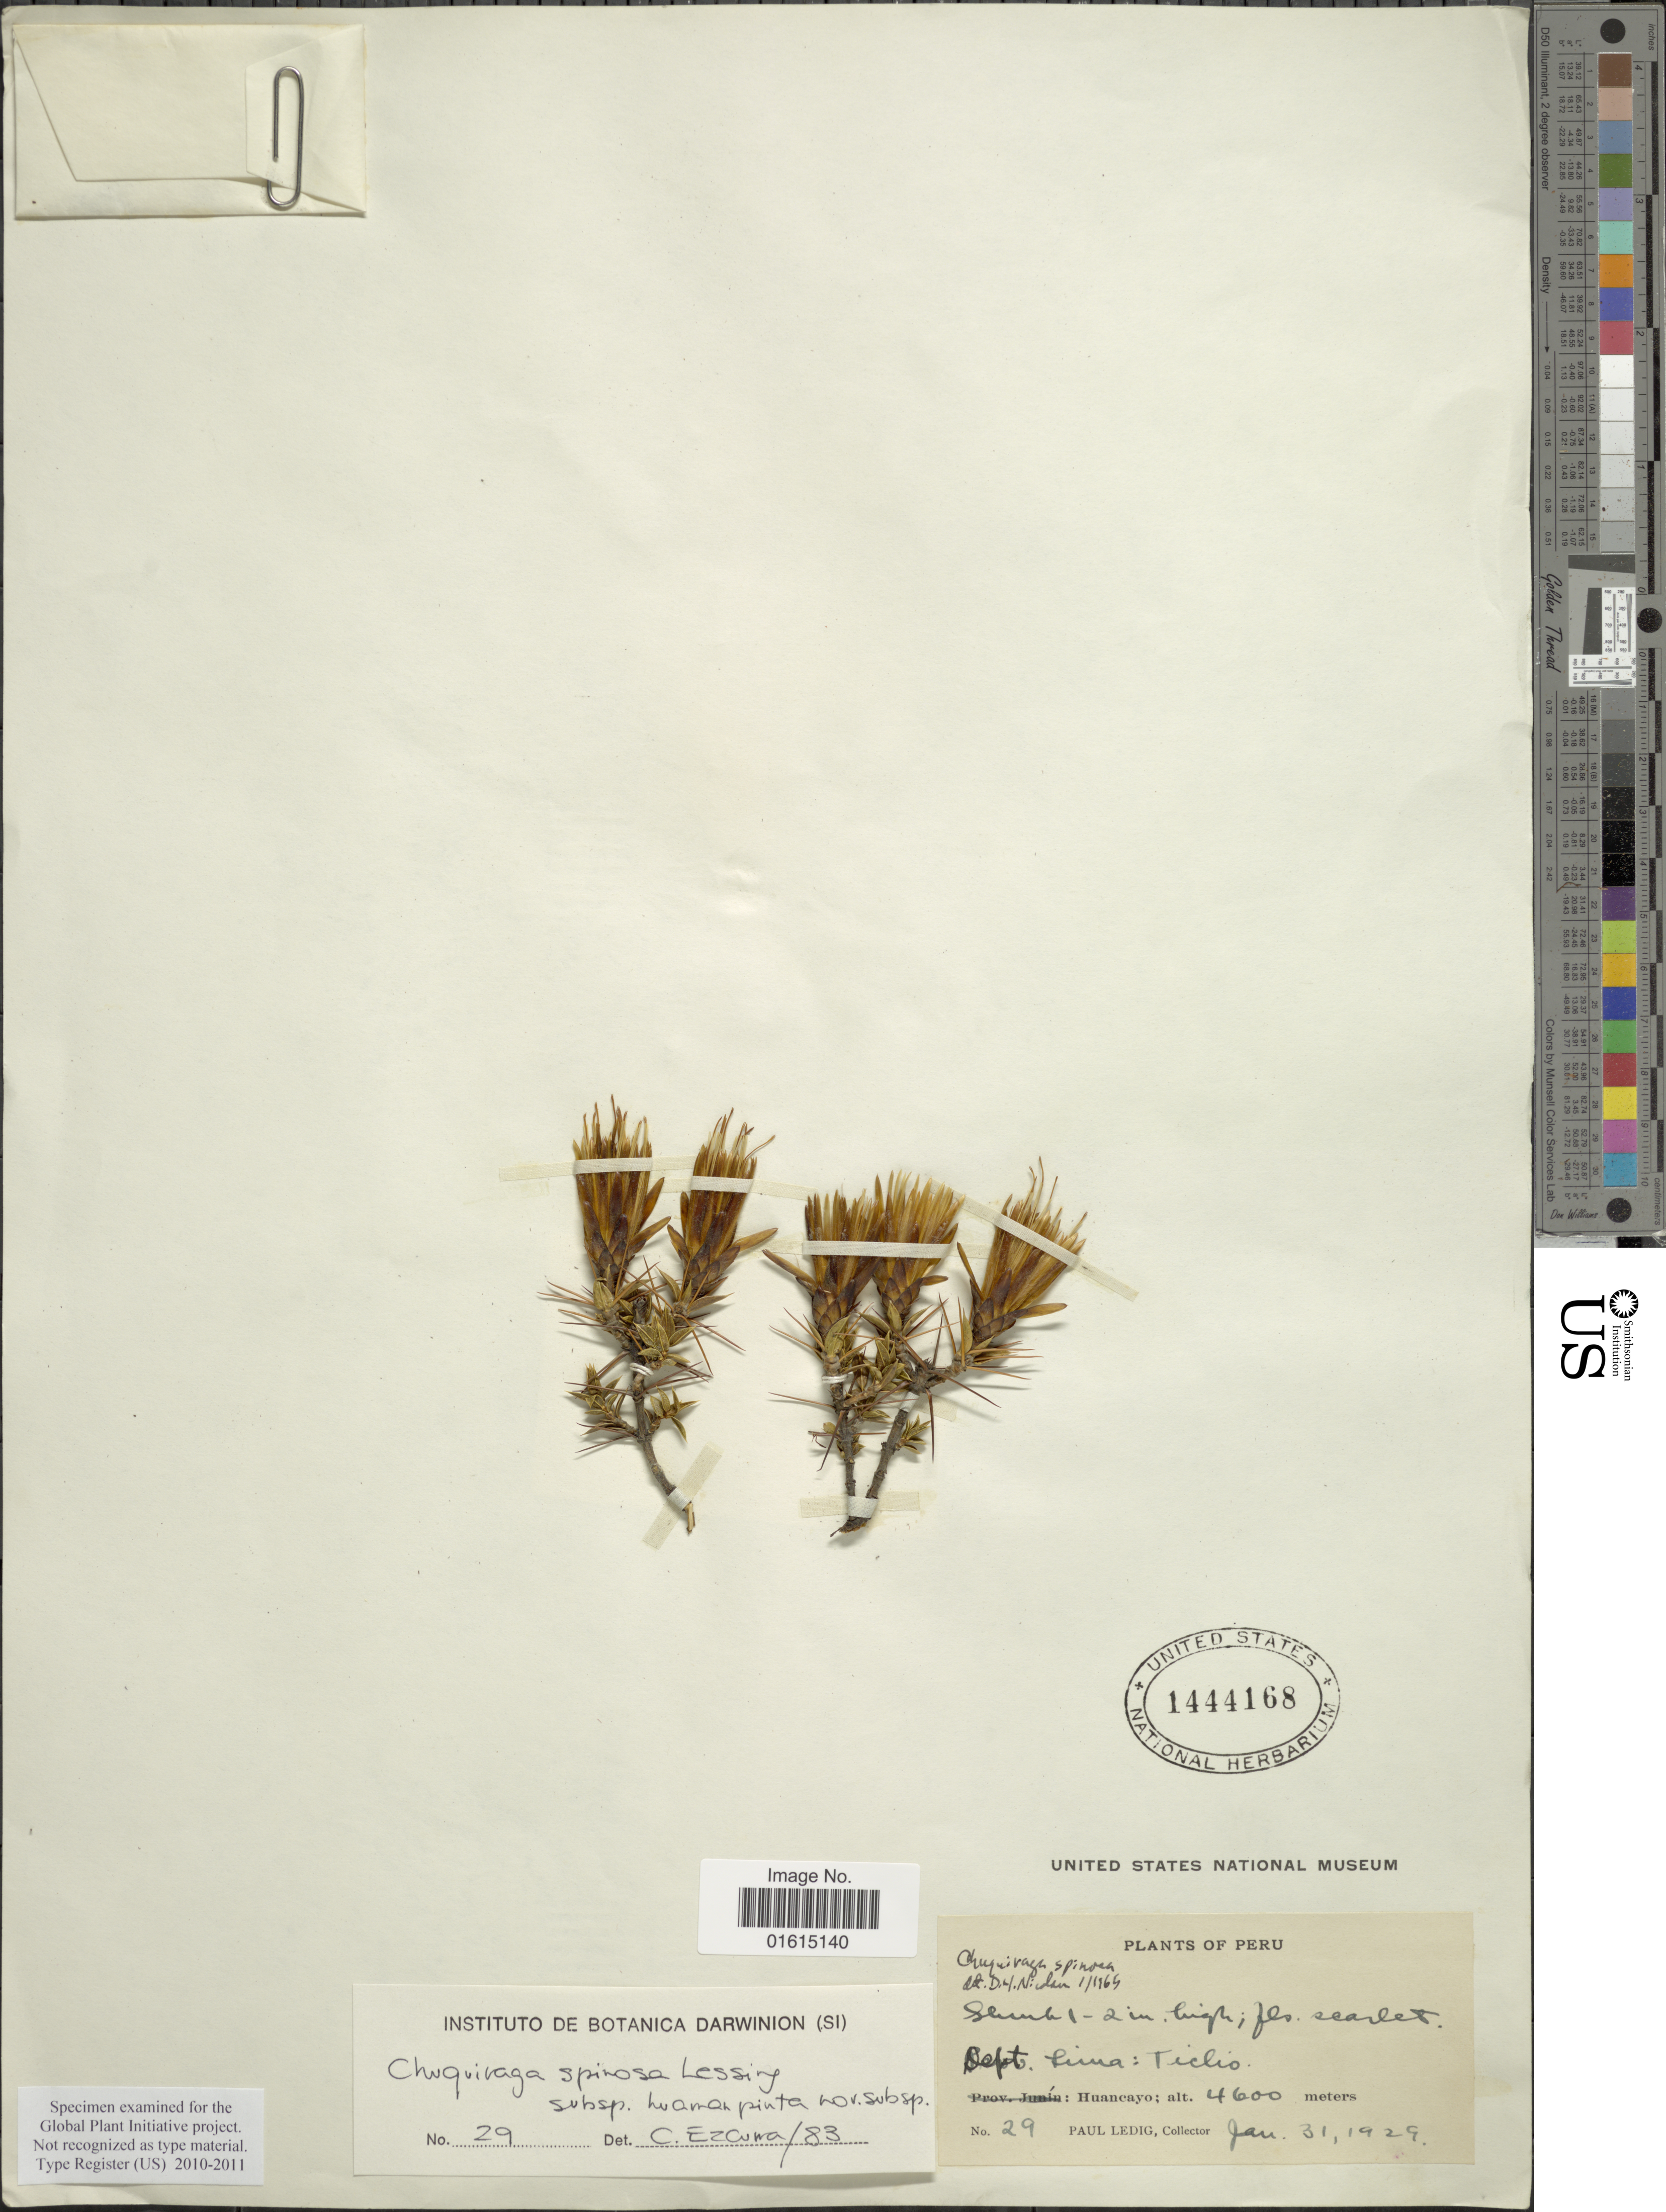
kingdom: Plantae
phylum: Tracheophyta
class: Magnoliopsida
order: Asterales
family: Asteraceae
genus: Chuquiraga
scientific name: Chuquiraga spinosa subsp. huamanpinta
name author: C. Ezcurra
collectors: P. Ledig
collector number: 29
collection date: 1929-01-31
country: Peru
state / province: Lima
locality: Dept. Lima, Ticlio, Huancayo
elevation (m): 4600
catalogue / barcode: US 1444168